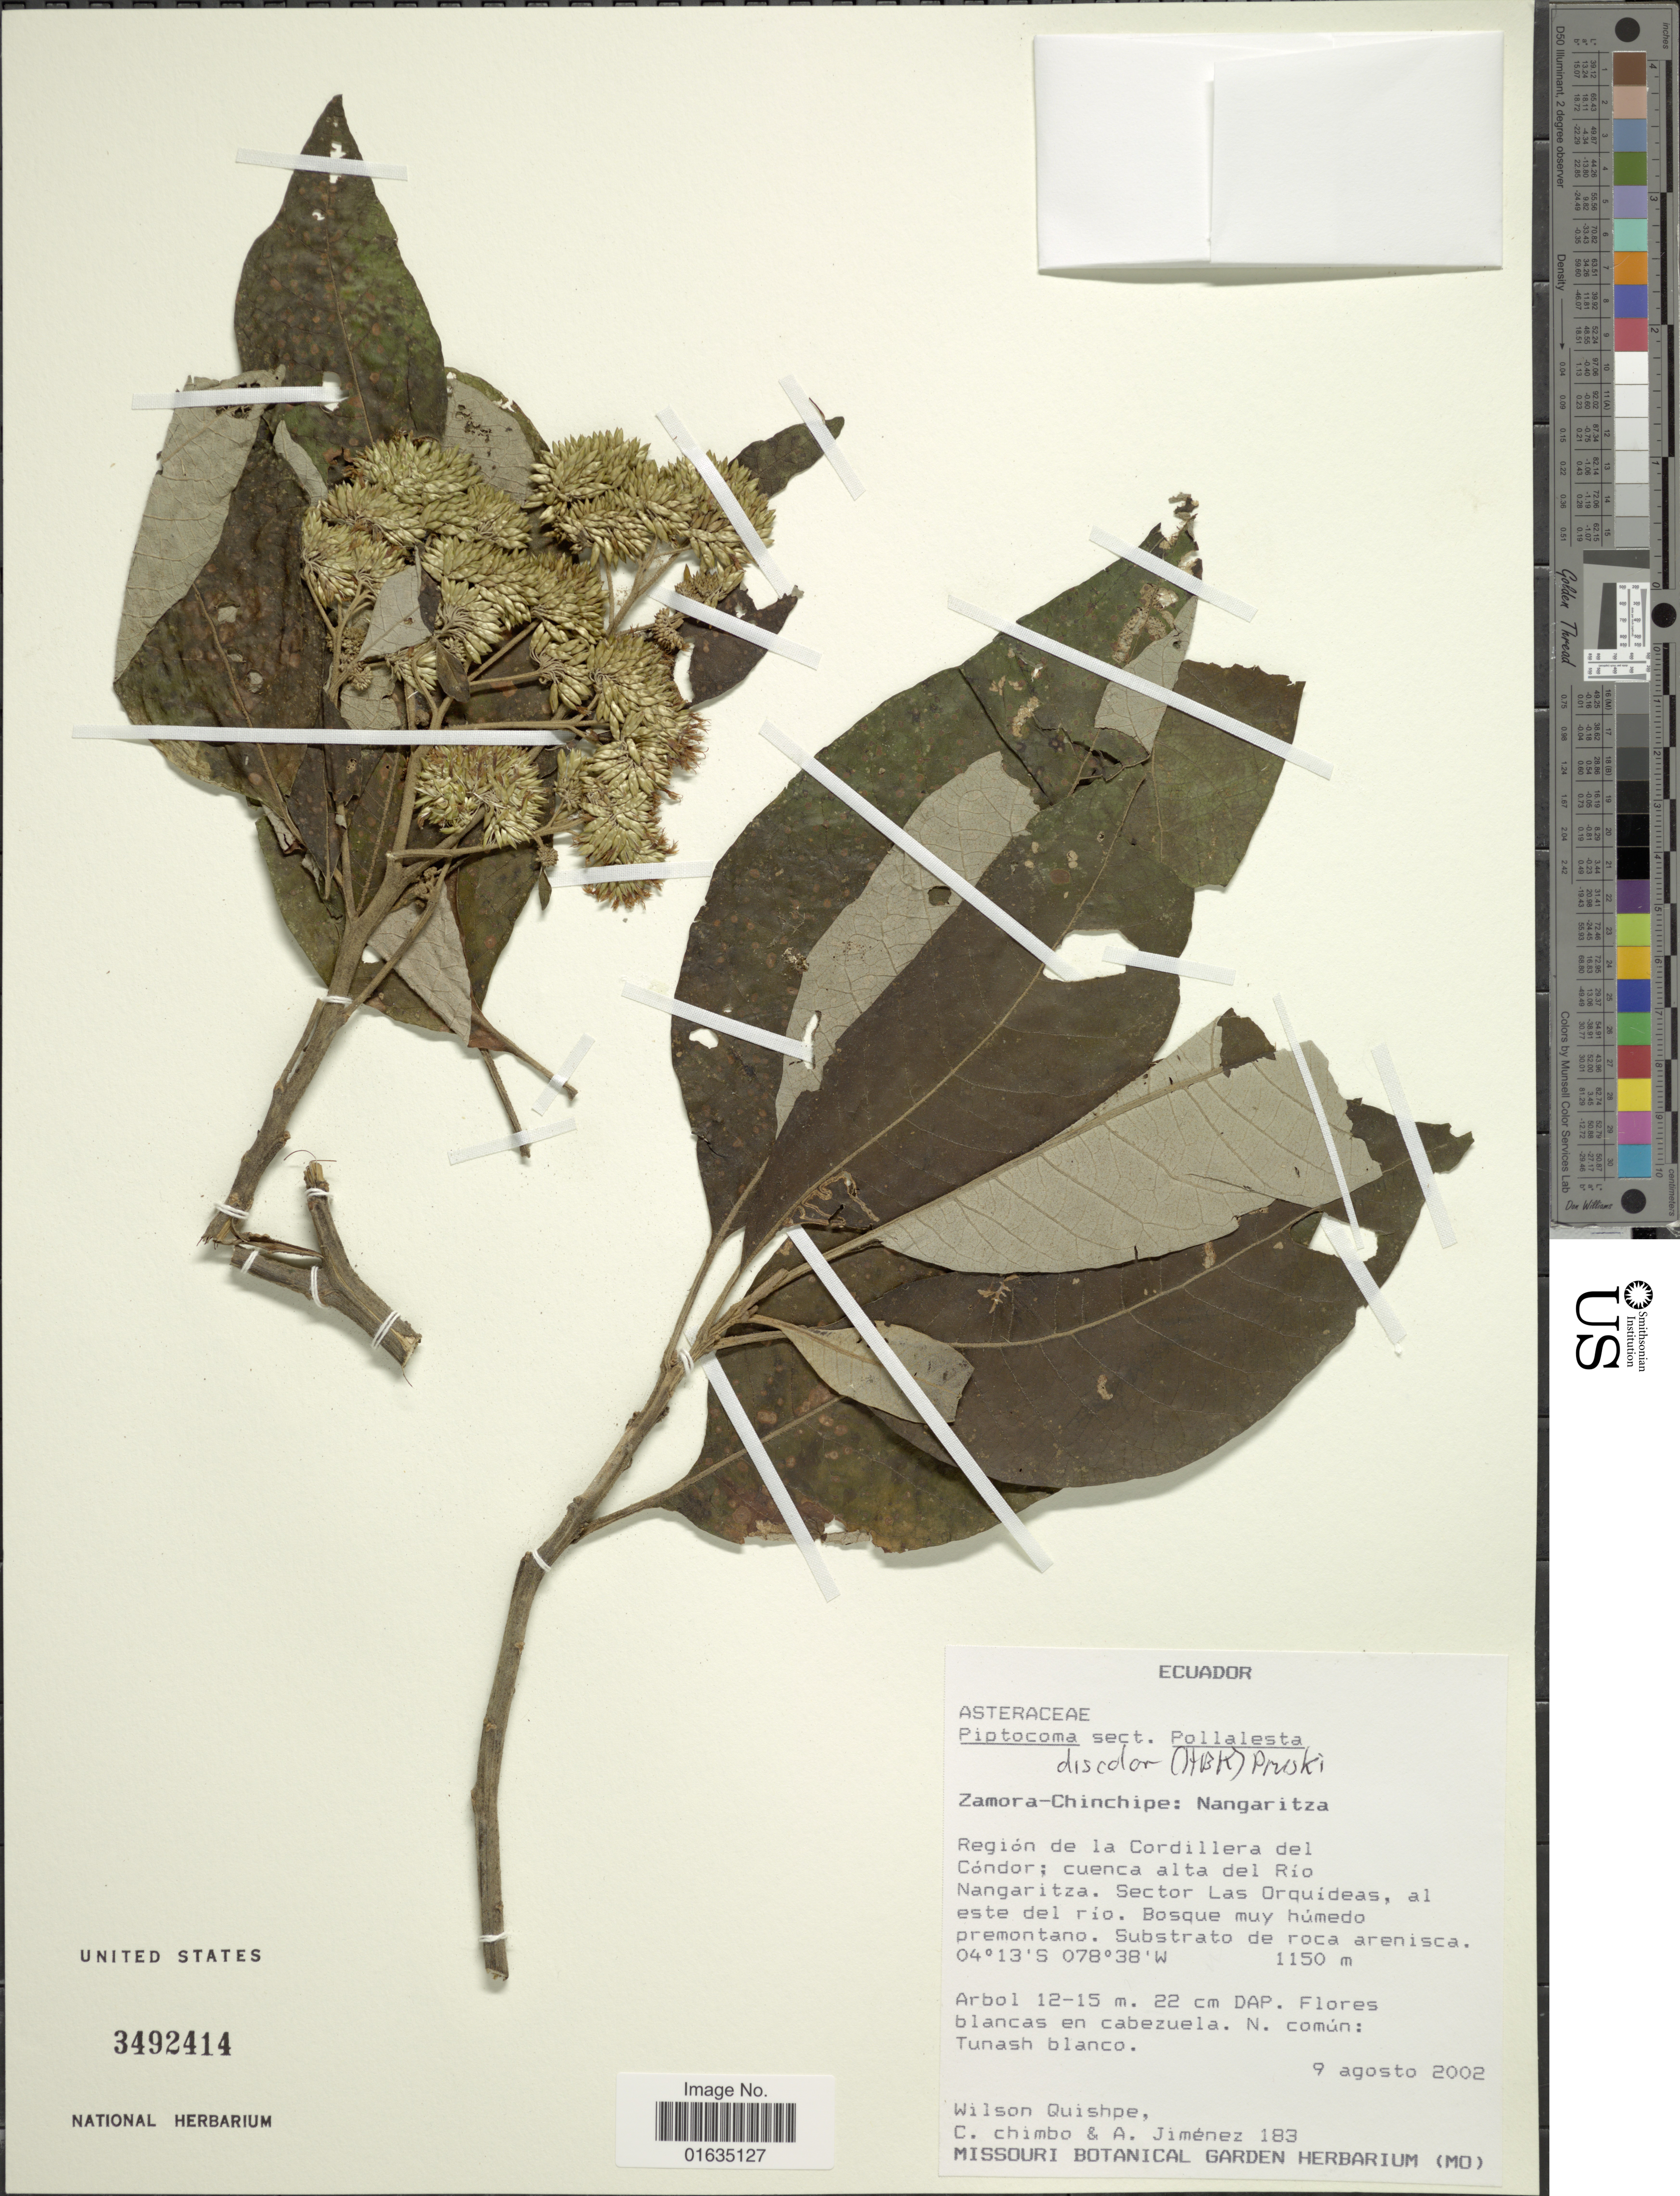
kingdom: Plantae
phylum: Tracheophyta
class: Magnoliopsida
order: Asterales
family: Asteraceae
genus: Pollalesta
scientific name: Pollalesta discolor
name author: (Kunth) Aristeg.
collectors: W. Quizhpe, C. Chimbo & A. Jiménez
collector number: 183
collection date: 2002-08-09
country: Ecuador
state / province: Zamora-Chinchipe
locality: Nangaritza, region de la Cordillera del Condor, cuenca alto del Rio Nangaritza, Sector Las Orquideas, al este del rio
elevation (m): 1150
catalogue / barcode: US 3492414